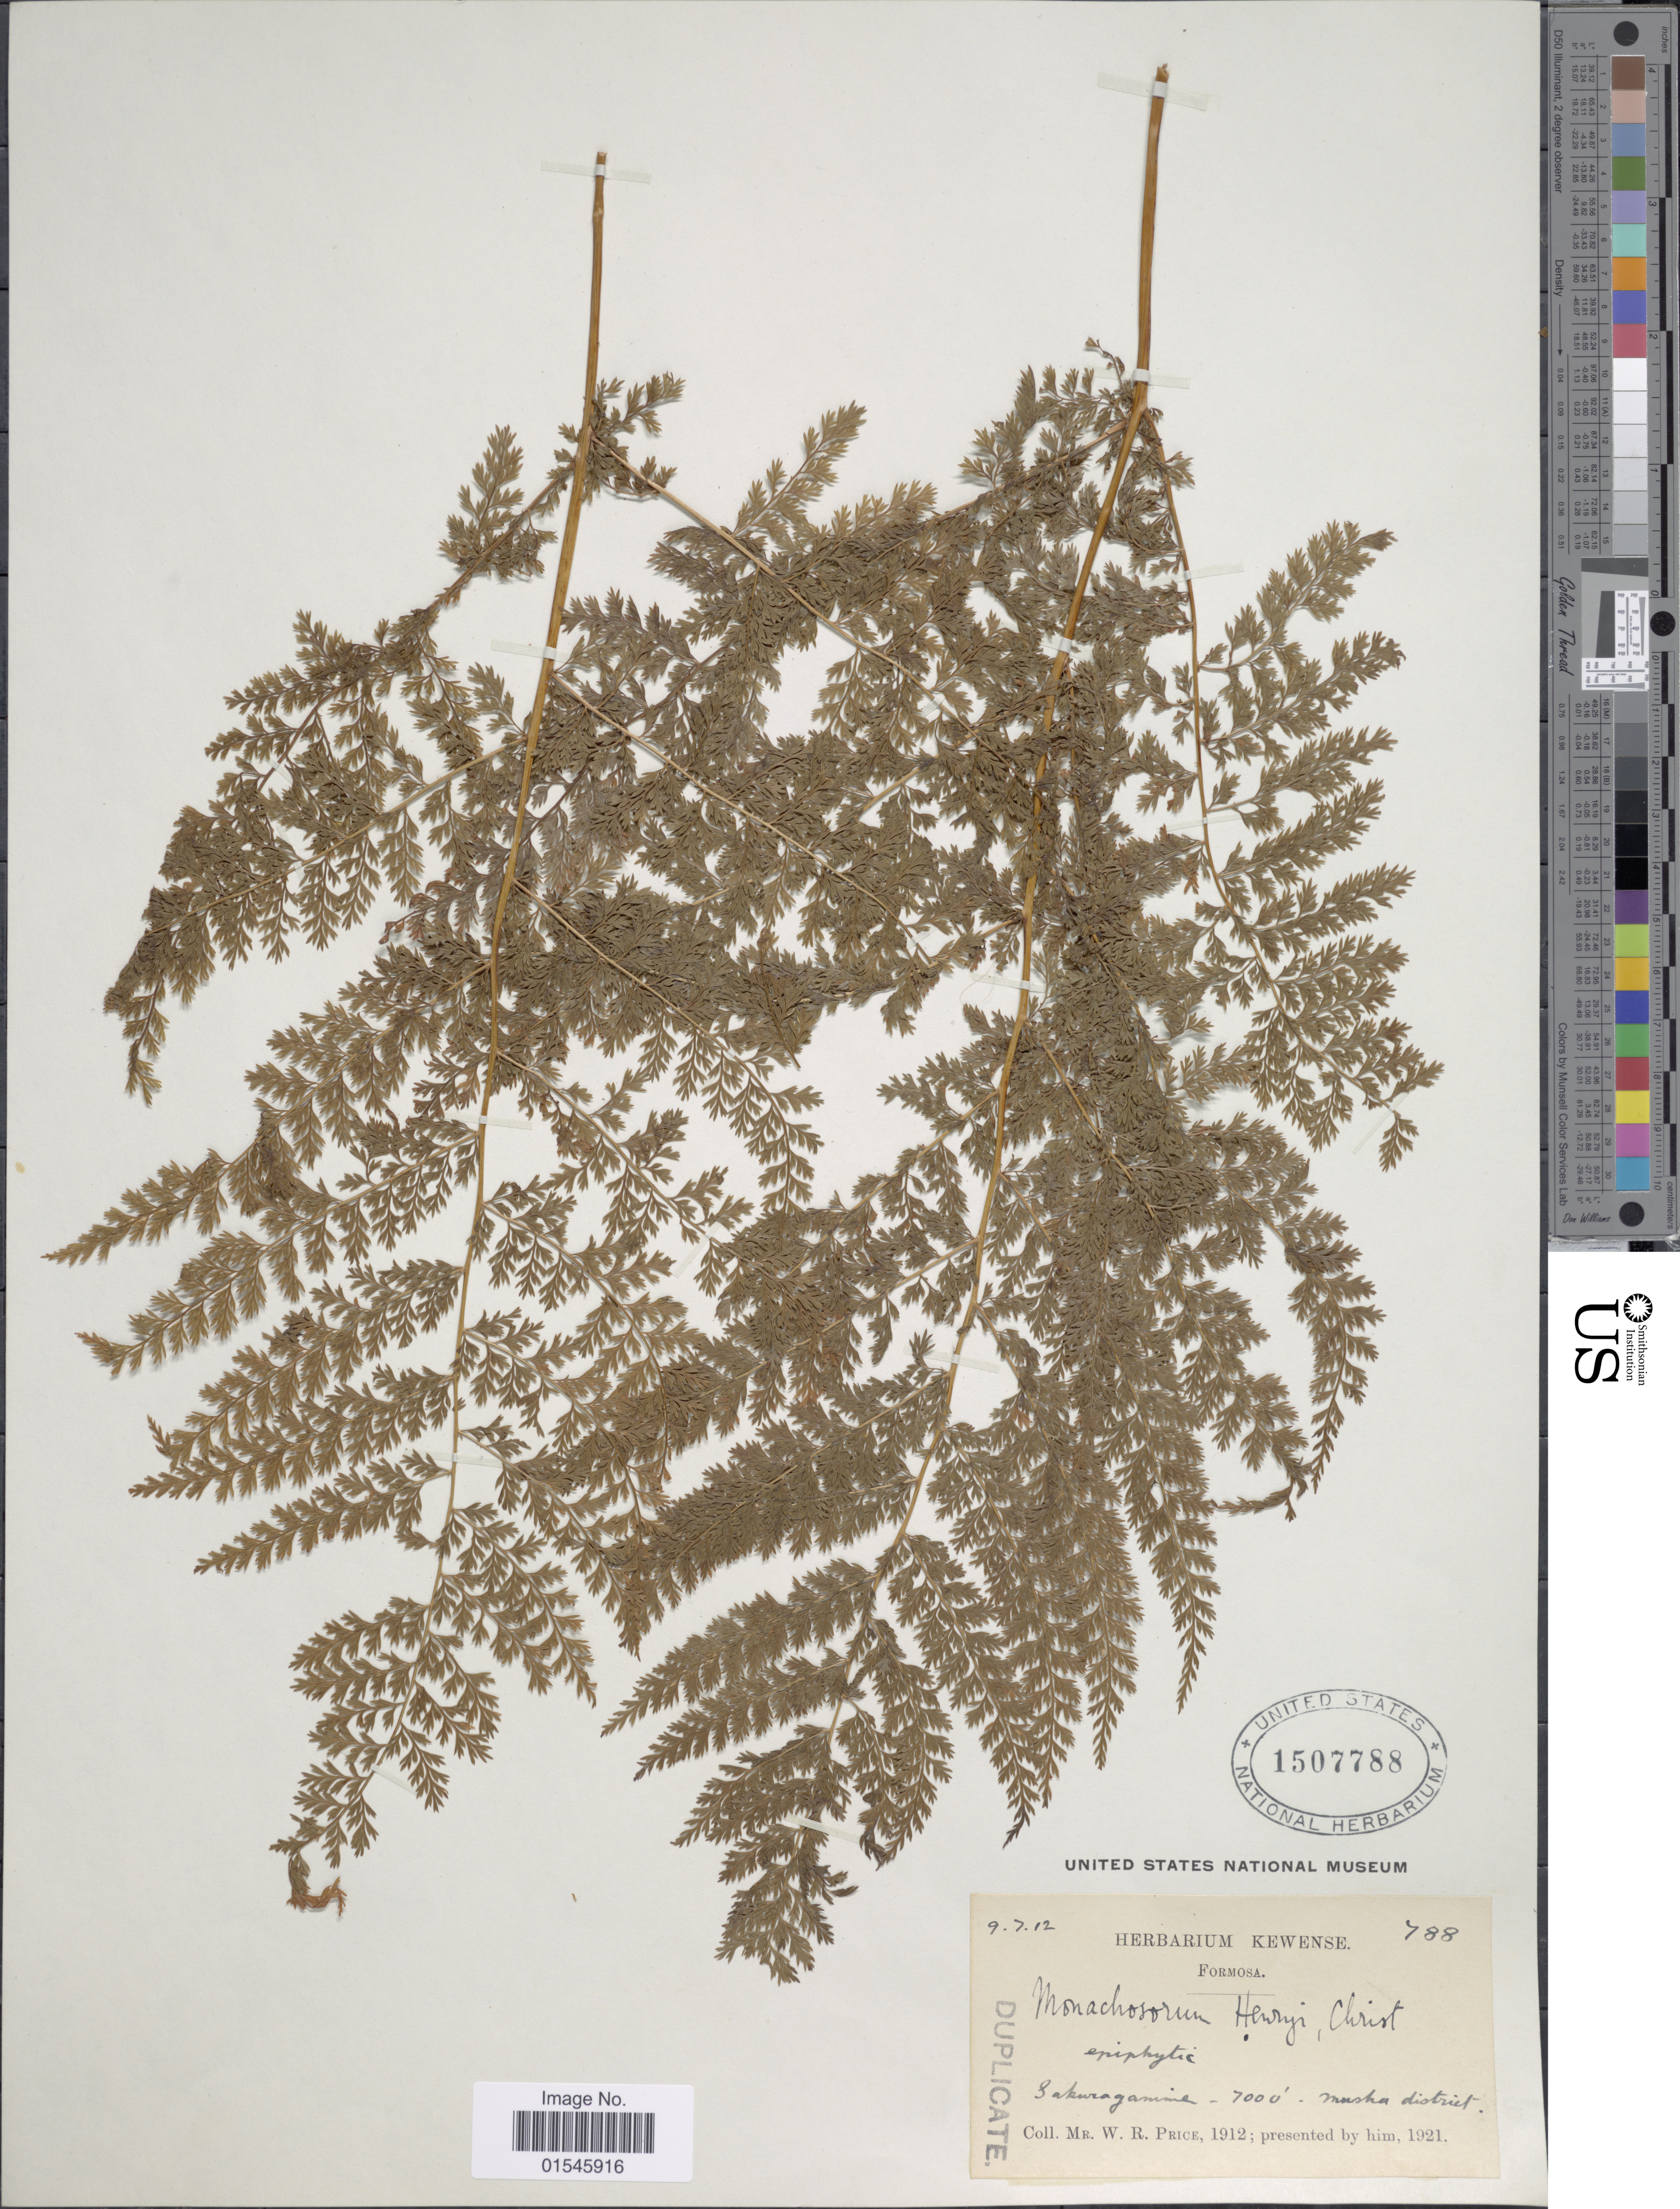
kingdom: Plantae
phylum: Tracheophyta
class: Polypodiopsida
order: Polypodiales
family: Hypodematiaceae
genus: Leucostegia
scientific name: Leucostegia sp.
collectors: W. Price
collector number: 788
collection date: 1912-07-09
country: Taiwan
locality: Sakuragamine, Musha district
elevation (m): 2134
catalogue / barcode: US 1507788